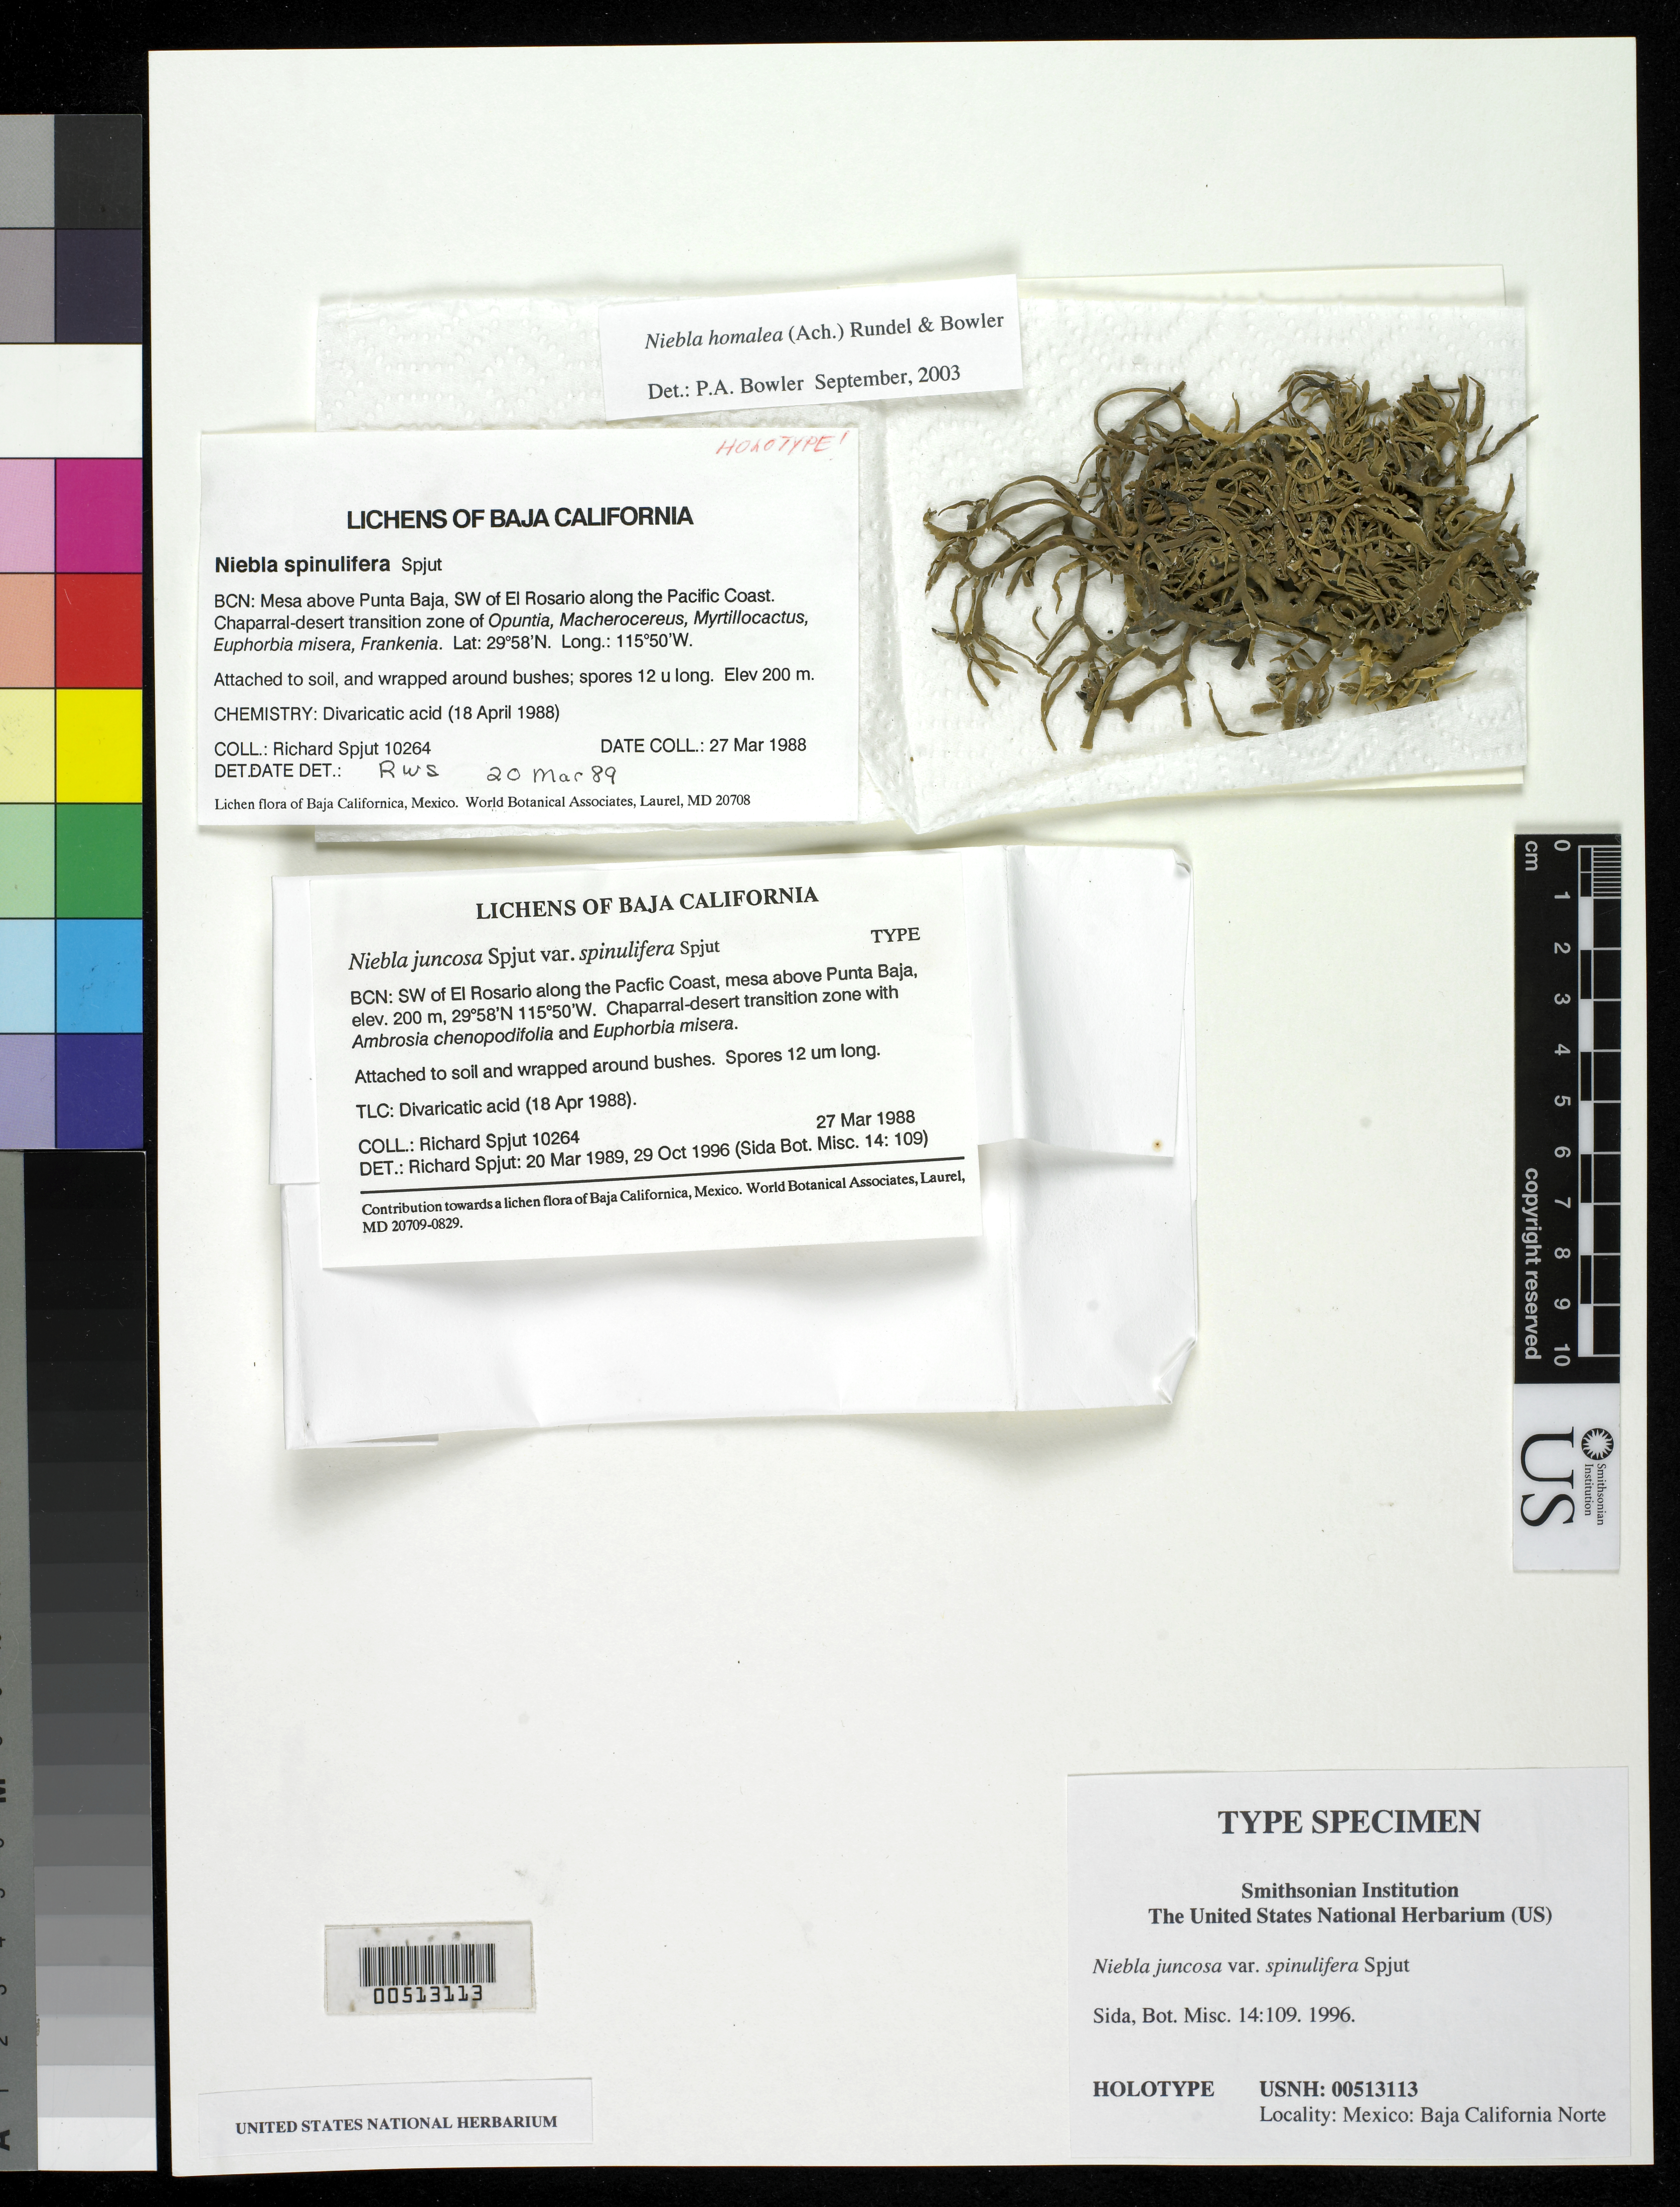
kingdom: Fungi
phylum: Ascomycota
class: Lecanoromycetes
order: Lecanorales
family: Ramalinaceae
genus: Niebla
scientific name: Niebla juncosa var. spinulifera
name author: Spjut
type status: Holotype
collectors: R. Spjut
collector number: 10264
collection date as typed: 27 Mar 1988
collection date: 1988-03-27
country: Mexico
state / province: Baja California Norte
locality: SE of El Rosario along Pacific Coast, mesa above Punta Baja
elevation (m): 200